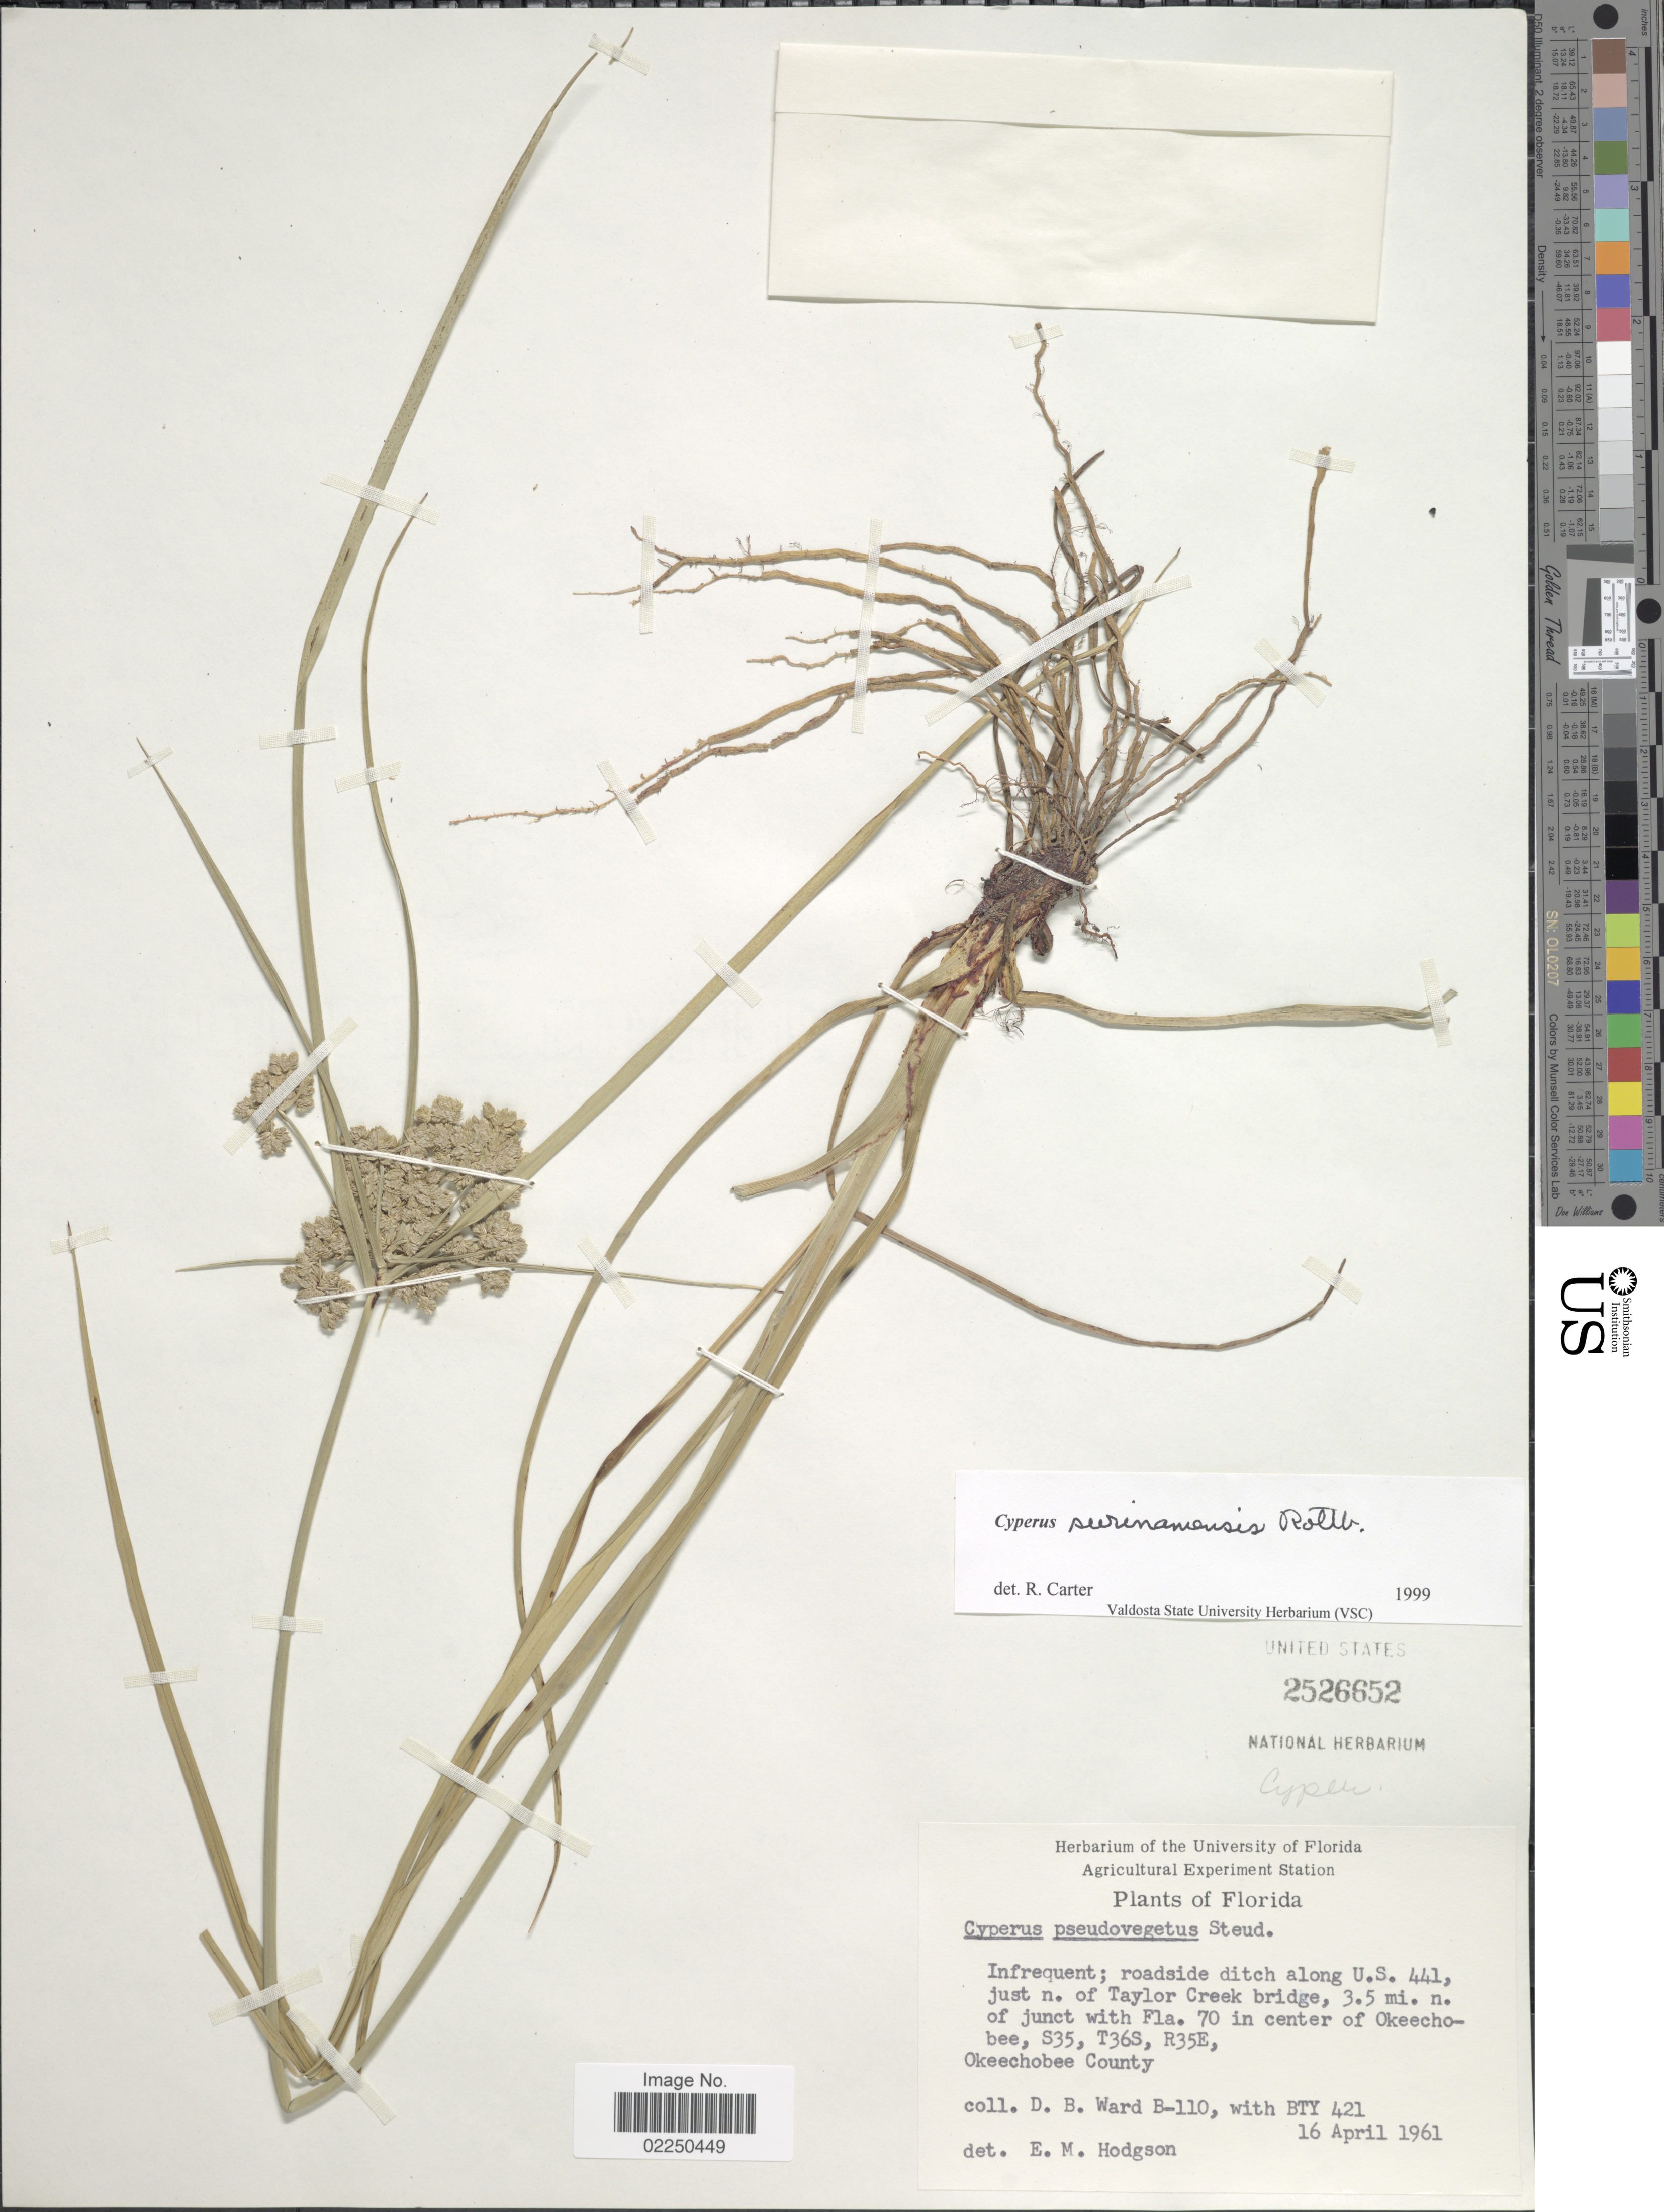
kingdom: Plantae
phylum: Tracheophyta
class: Liliopsida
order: Poales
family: Cyperaceae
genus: Cyperus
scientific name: Cyperus surinamensis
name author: Rottb.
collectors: D. B. Ward & B. T. Y.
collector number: B-110/421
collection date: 1961-04-16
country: United States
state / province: Florida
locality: Roadside ditch along U.S. 441, just n. of Taylor Creek bridge, 3.5 mi. n. of junct with Fla. 70 in center of Okeechobee, S35, T36S, R35E, Okeechobee County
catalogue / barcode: US 2526652